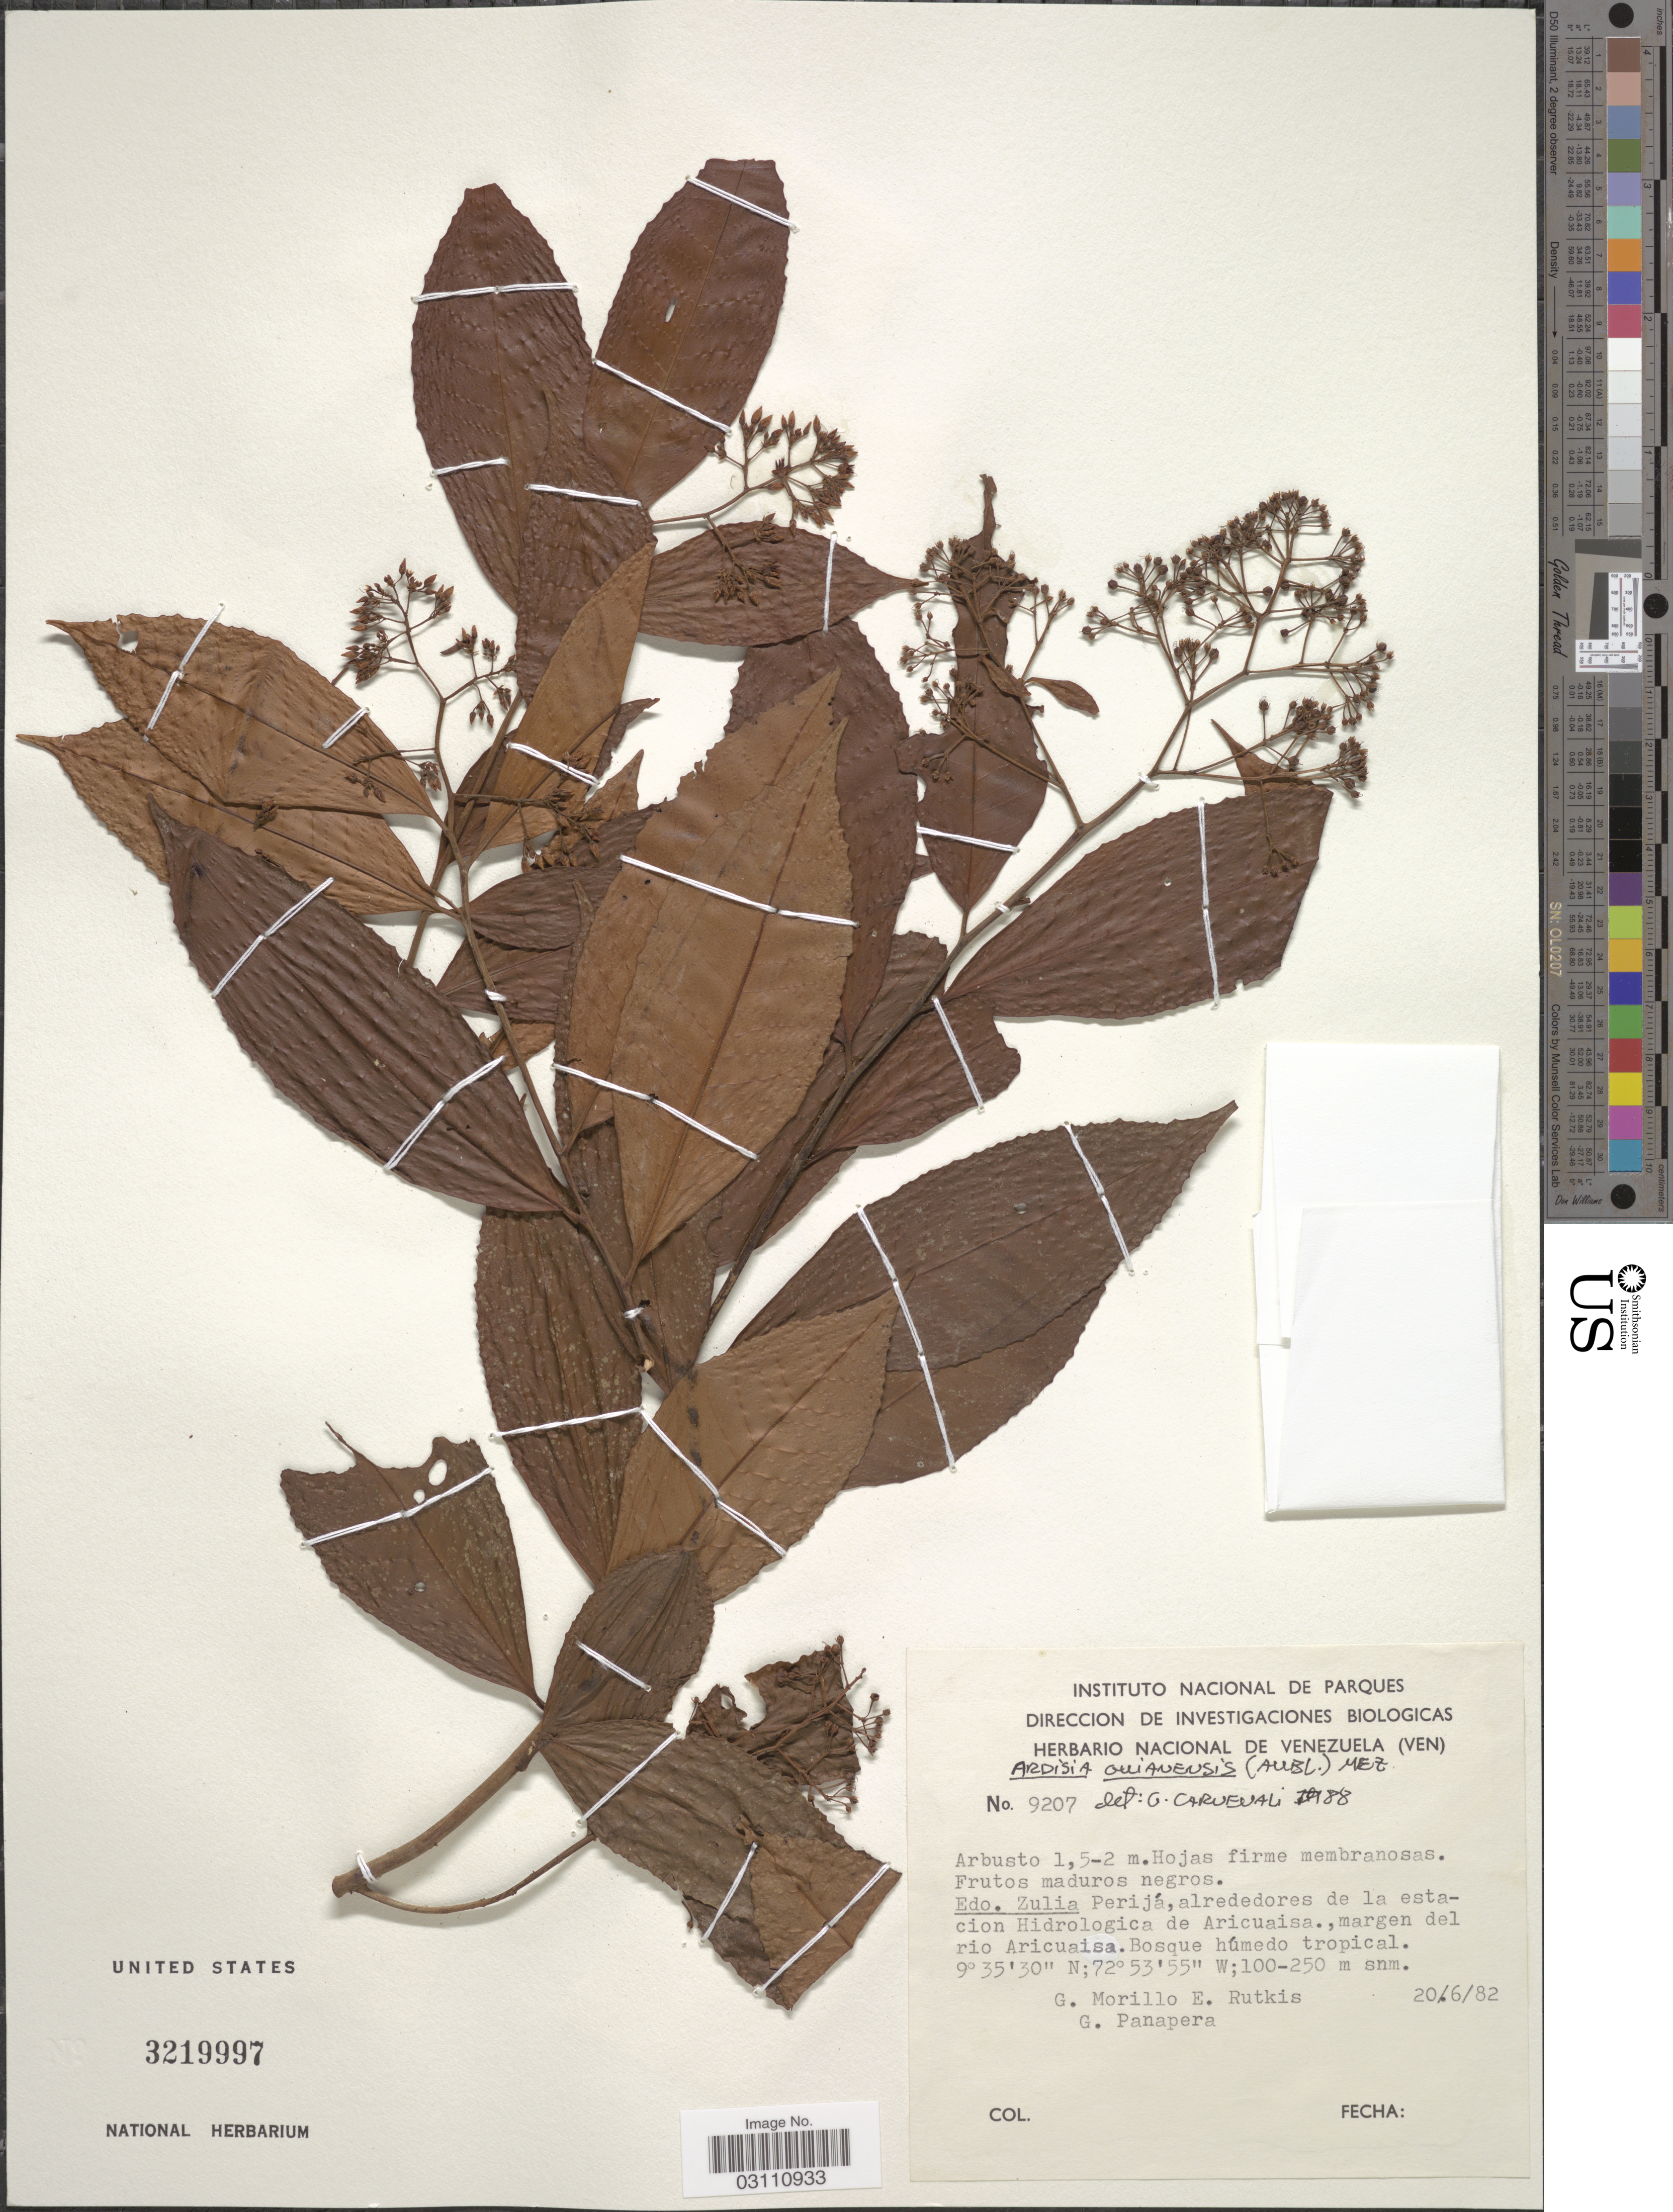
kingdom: Plantae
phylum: Tracheophyta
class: Magnoliopsida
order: Ericales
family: Primulaceae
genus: Ardisia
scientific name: Ardisia guianensis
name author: (Aubl.) Mez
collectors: G. Morillo, E. Rutkis & G. Panapera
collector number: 9207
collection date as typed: Transcribed d/m/y: 20/6/82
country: Venezuela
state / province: Zulia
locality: Perijá, alrededores de la estacion Hidrologica de Aricuaisa., margen del rio Aricuaisa.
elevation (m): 100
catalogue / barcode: US 3219997